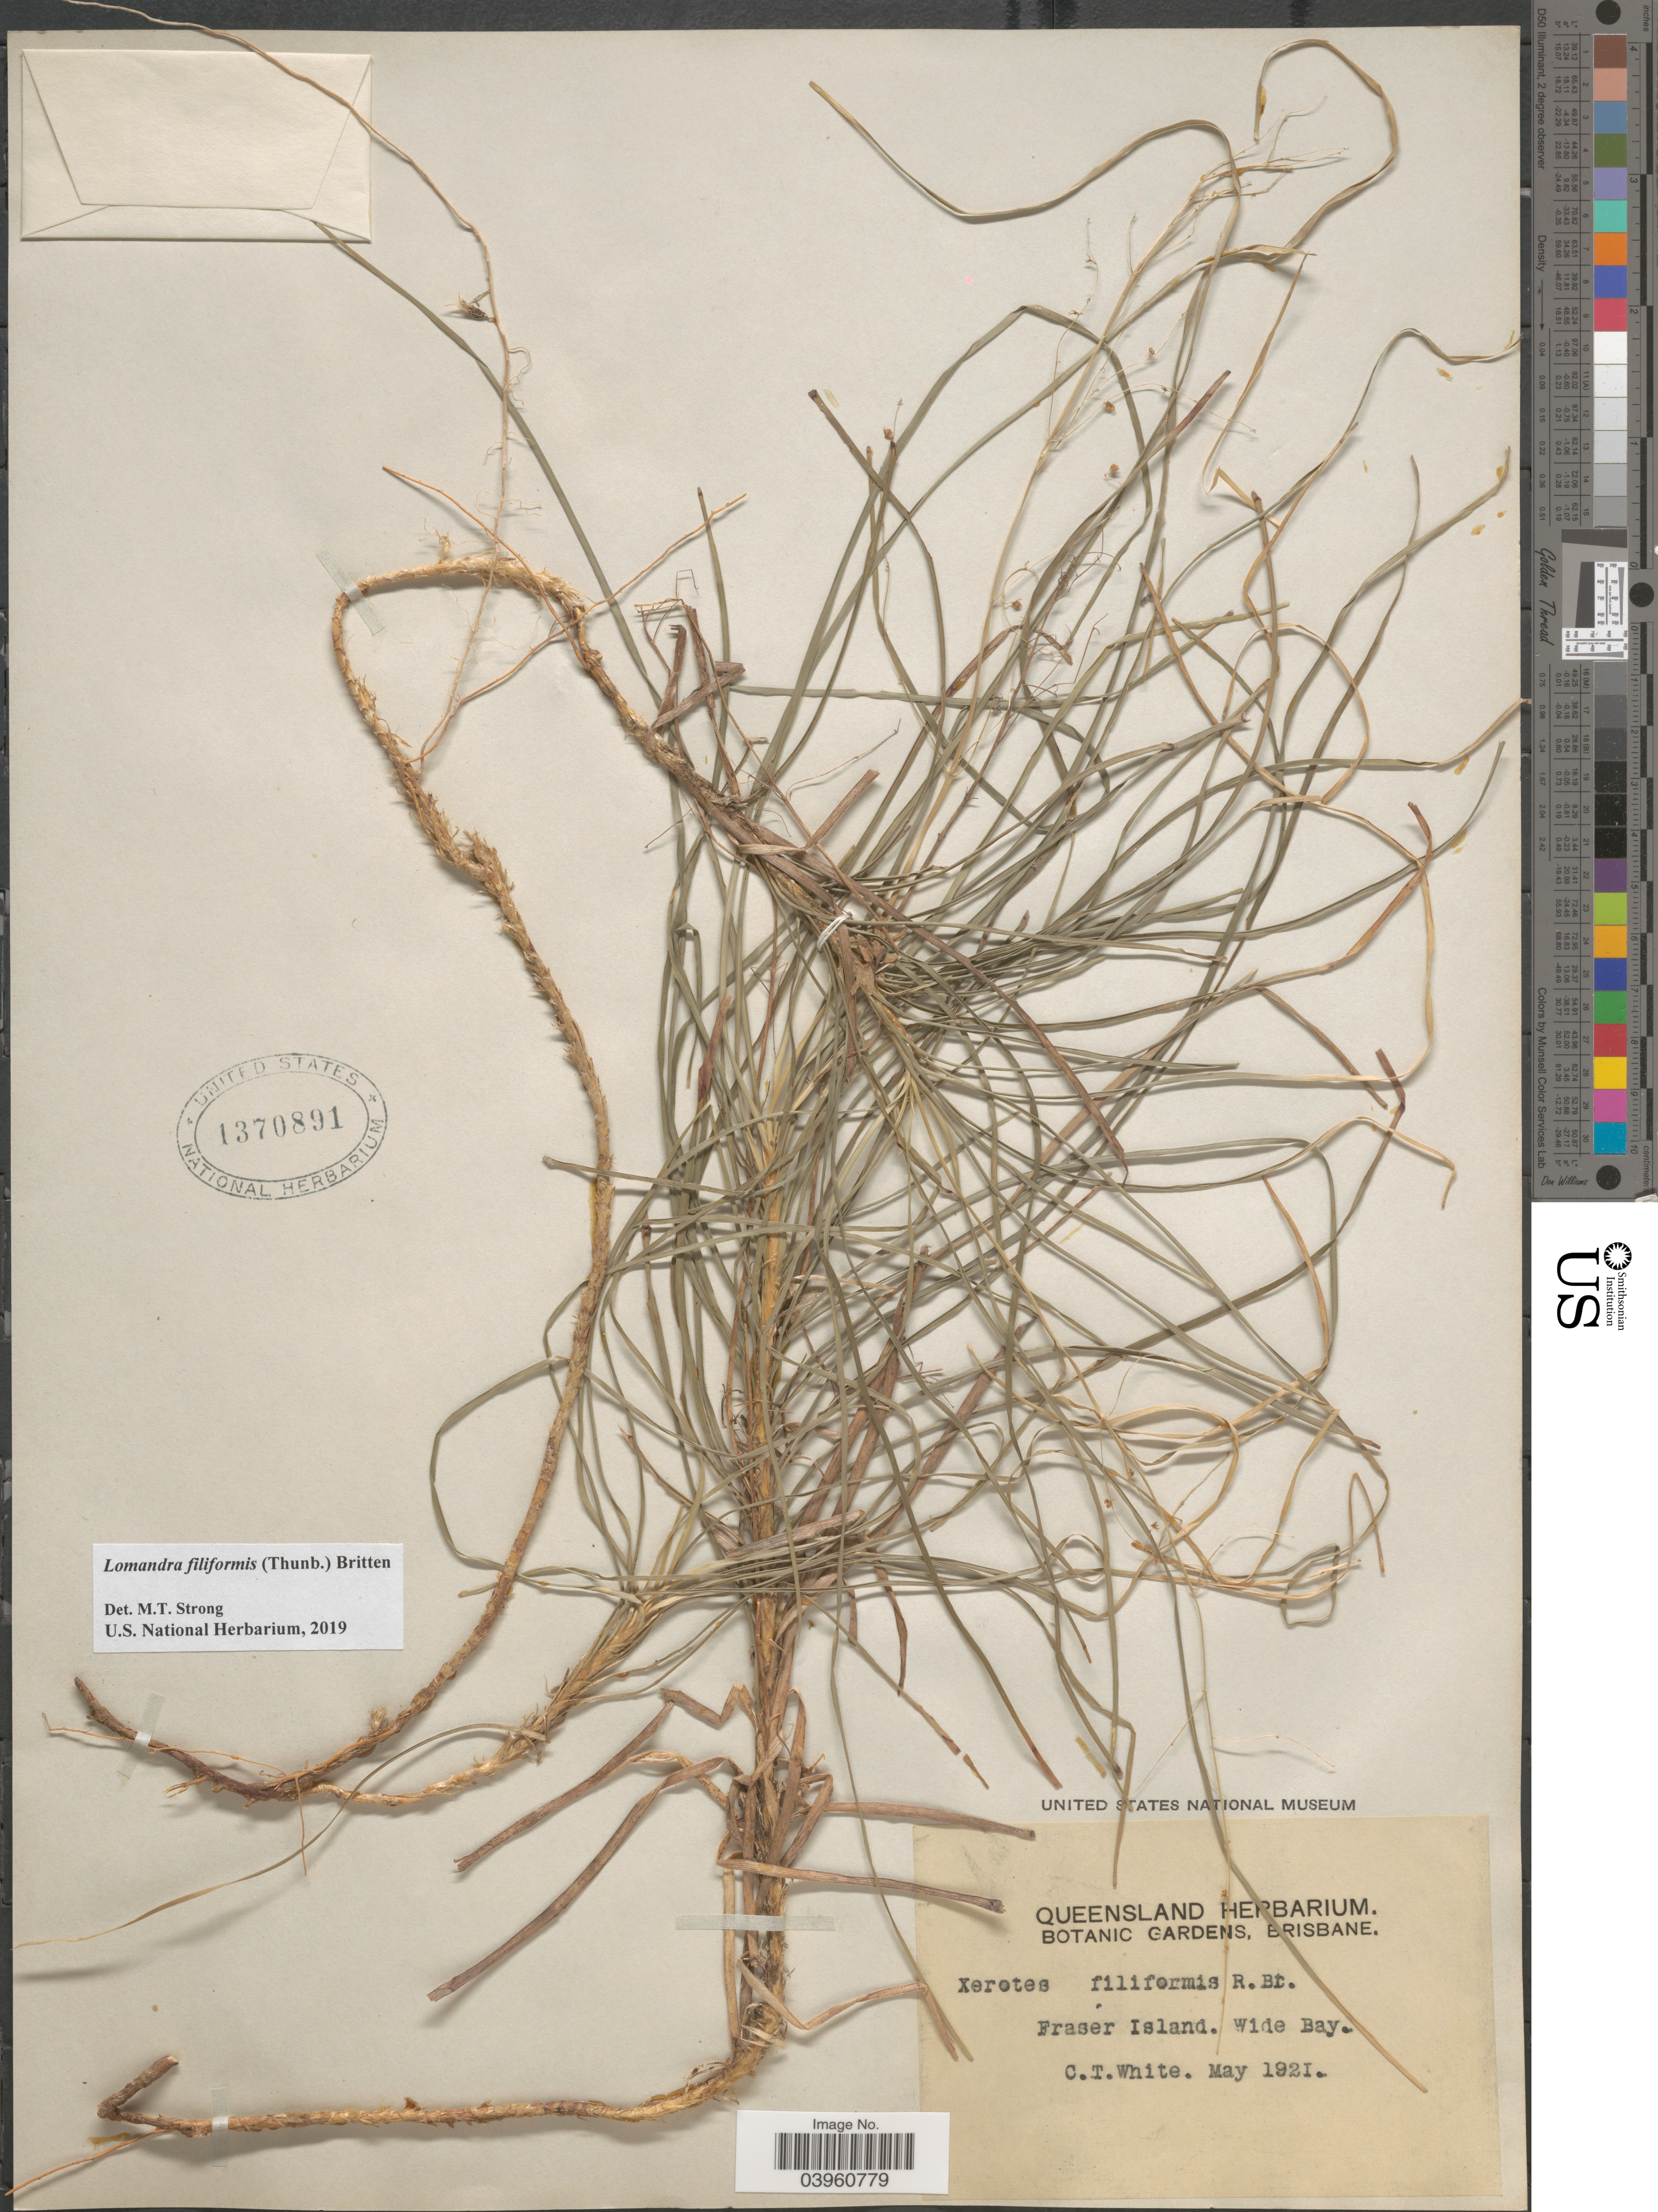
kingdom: Plantae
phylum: Tracheophyta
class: Liliopsida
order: Asparagales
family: Asparagaceae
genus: Lomandra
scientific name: Lomandra filiformis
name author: (Thunb.) Britten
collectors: C. T. White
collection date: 1921-05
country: Australia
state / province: Queensland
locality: Fraser Island. Wide Bay.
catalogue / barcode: US 1370891